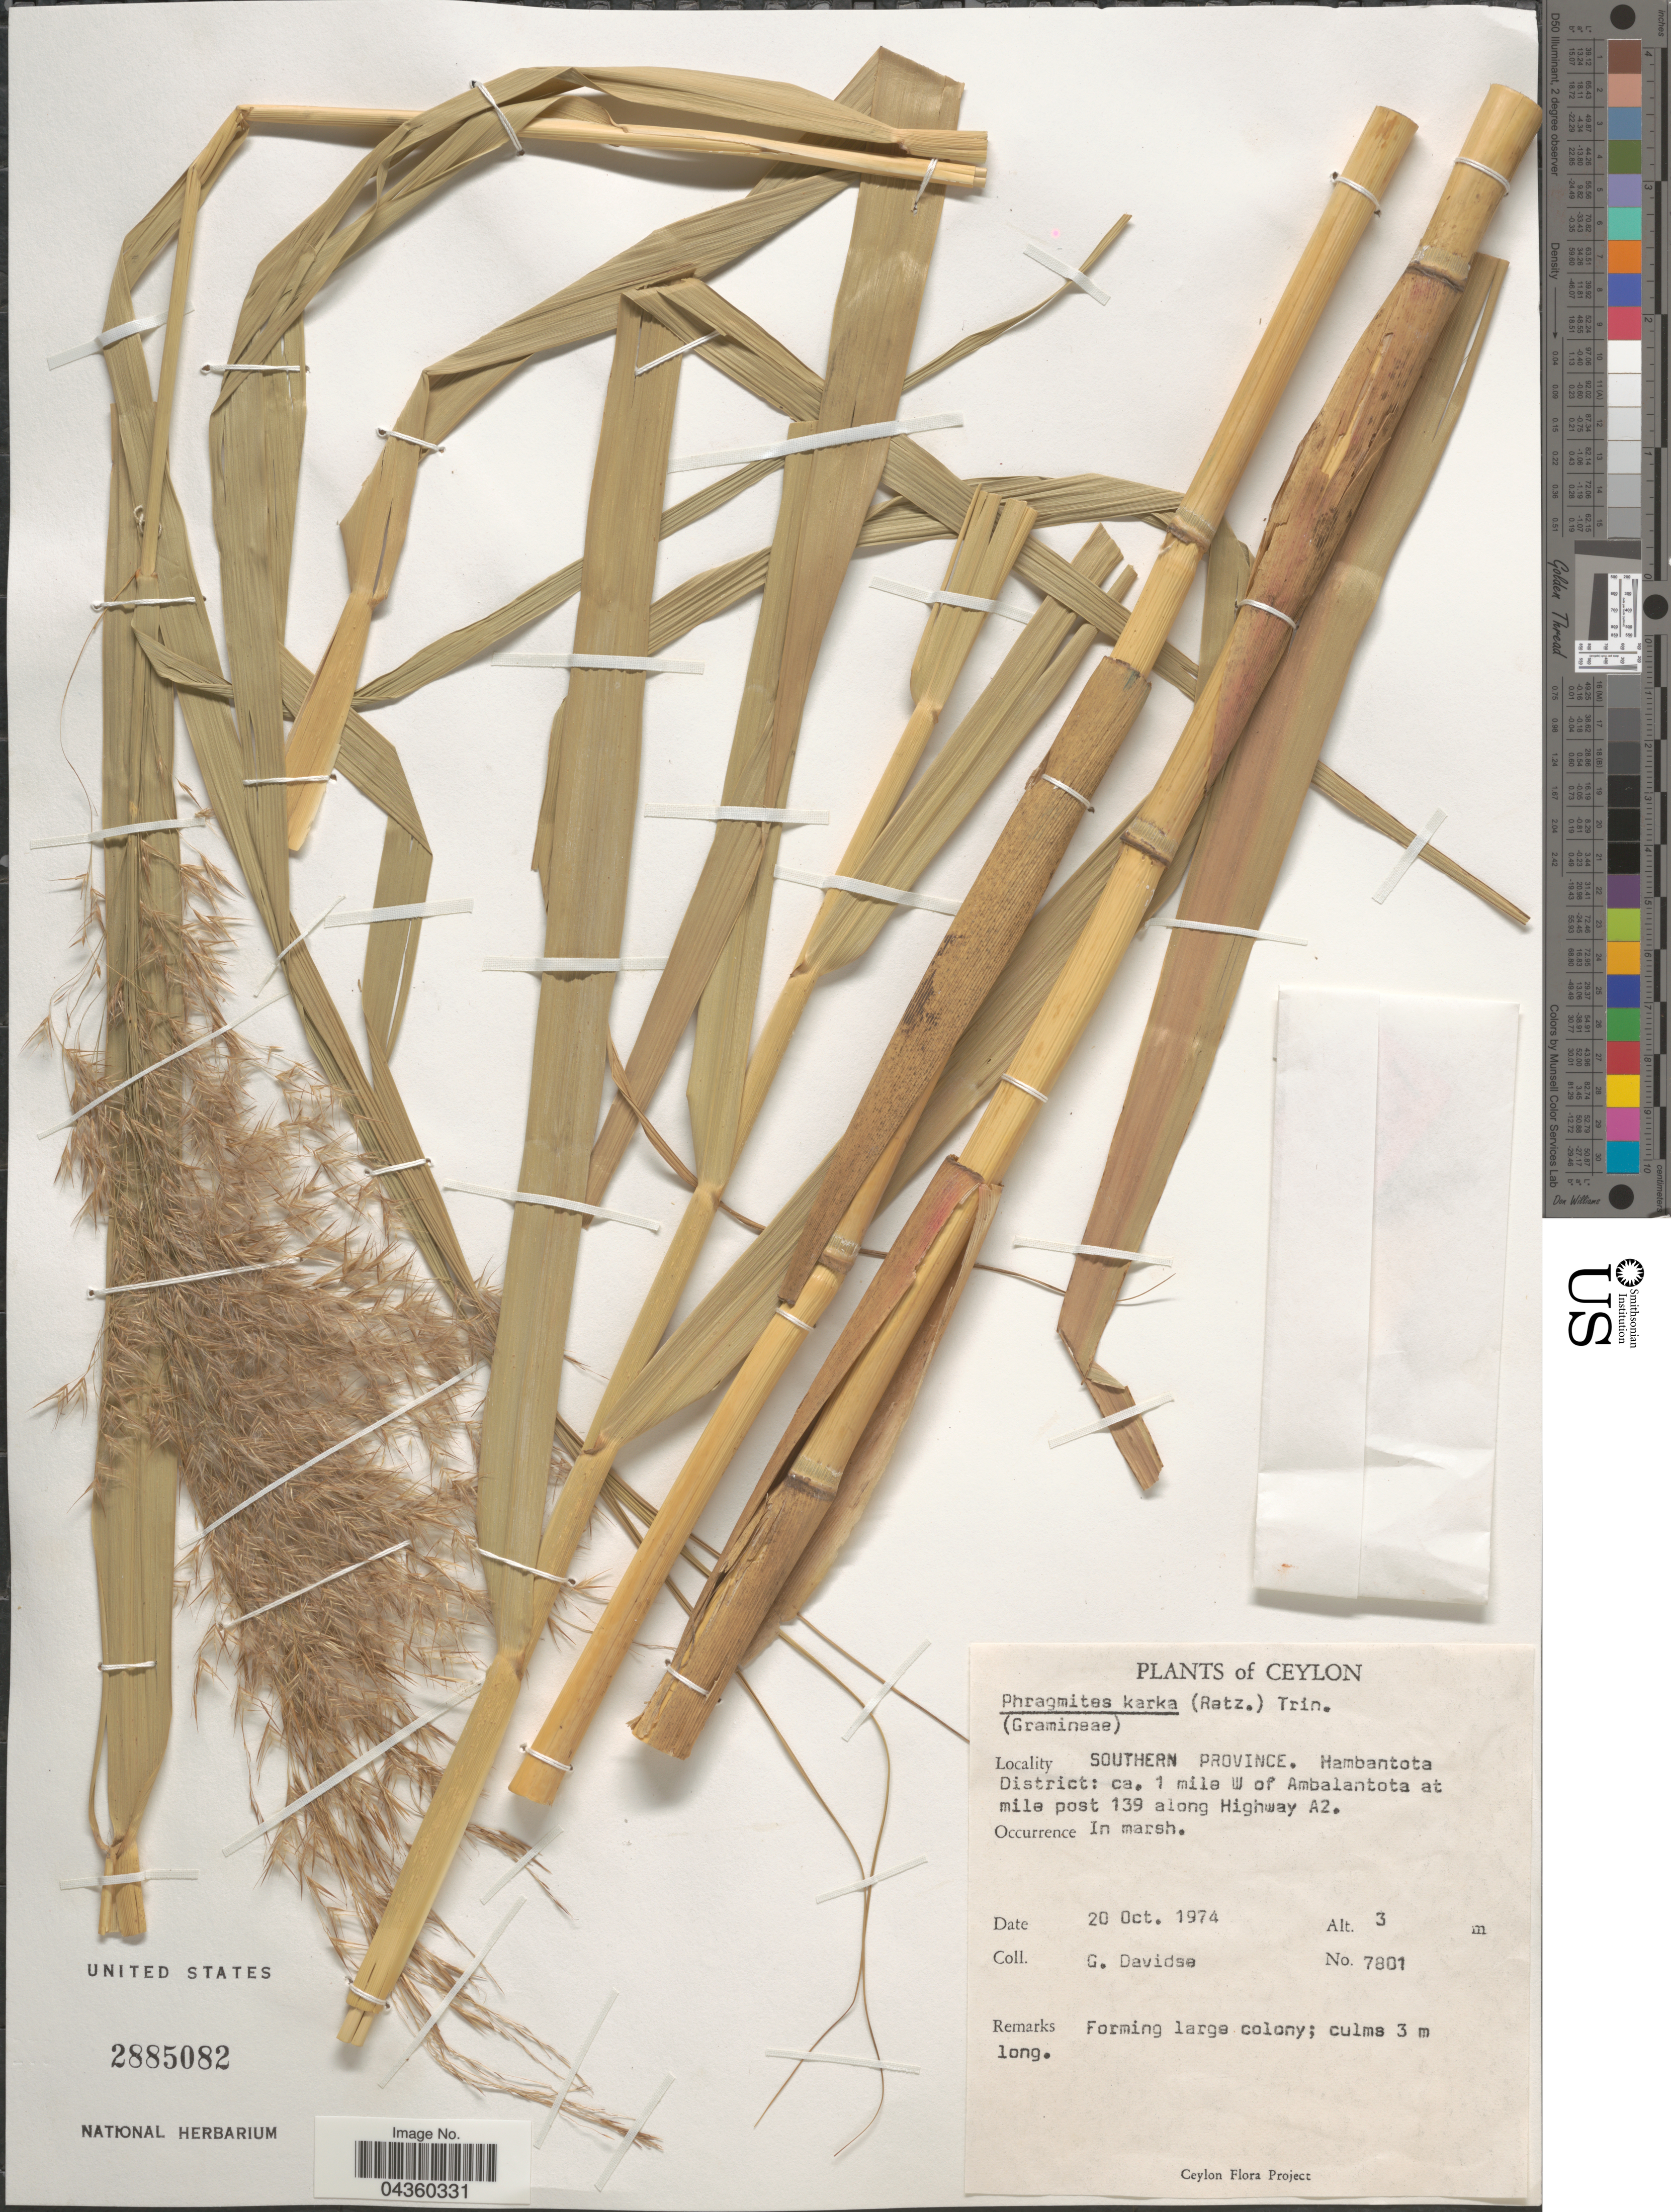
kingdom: Plantae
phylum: Tracheophyta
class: Liliopsida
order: Poales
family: Poaceae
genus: Phragmites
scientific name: Phragmites karka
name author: (Retz.) Trin. ex Steud.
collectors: G. Davidse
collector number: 7801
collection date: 1974-10-20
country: Sri Lanka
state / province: Southern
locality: Ceylon. Hambantota District: ca. 1 mile W of Ambalantota at mile post 139 along Highway A2.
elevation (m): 3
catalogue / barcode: US 2885082